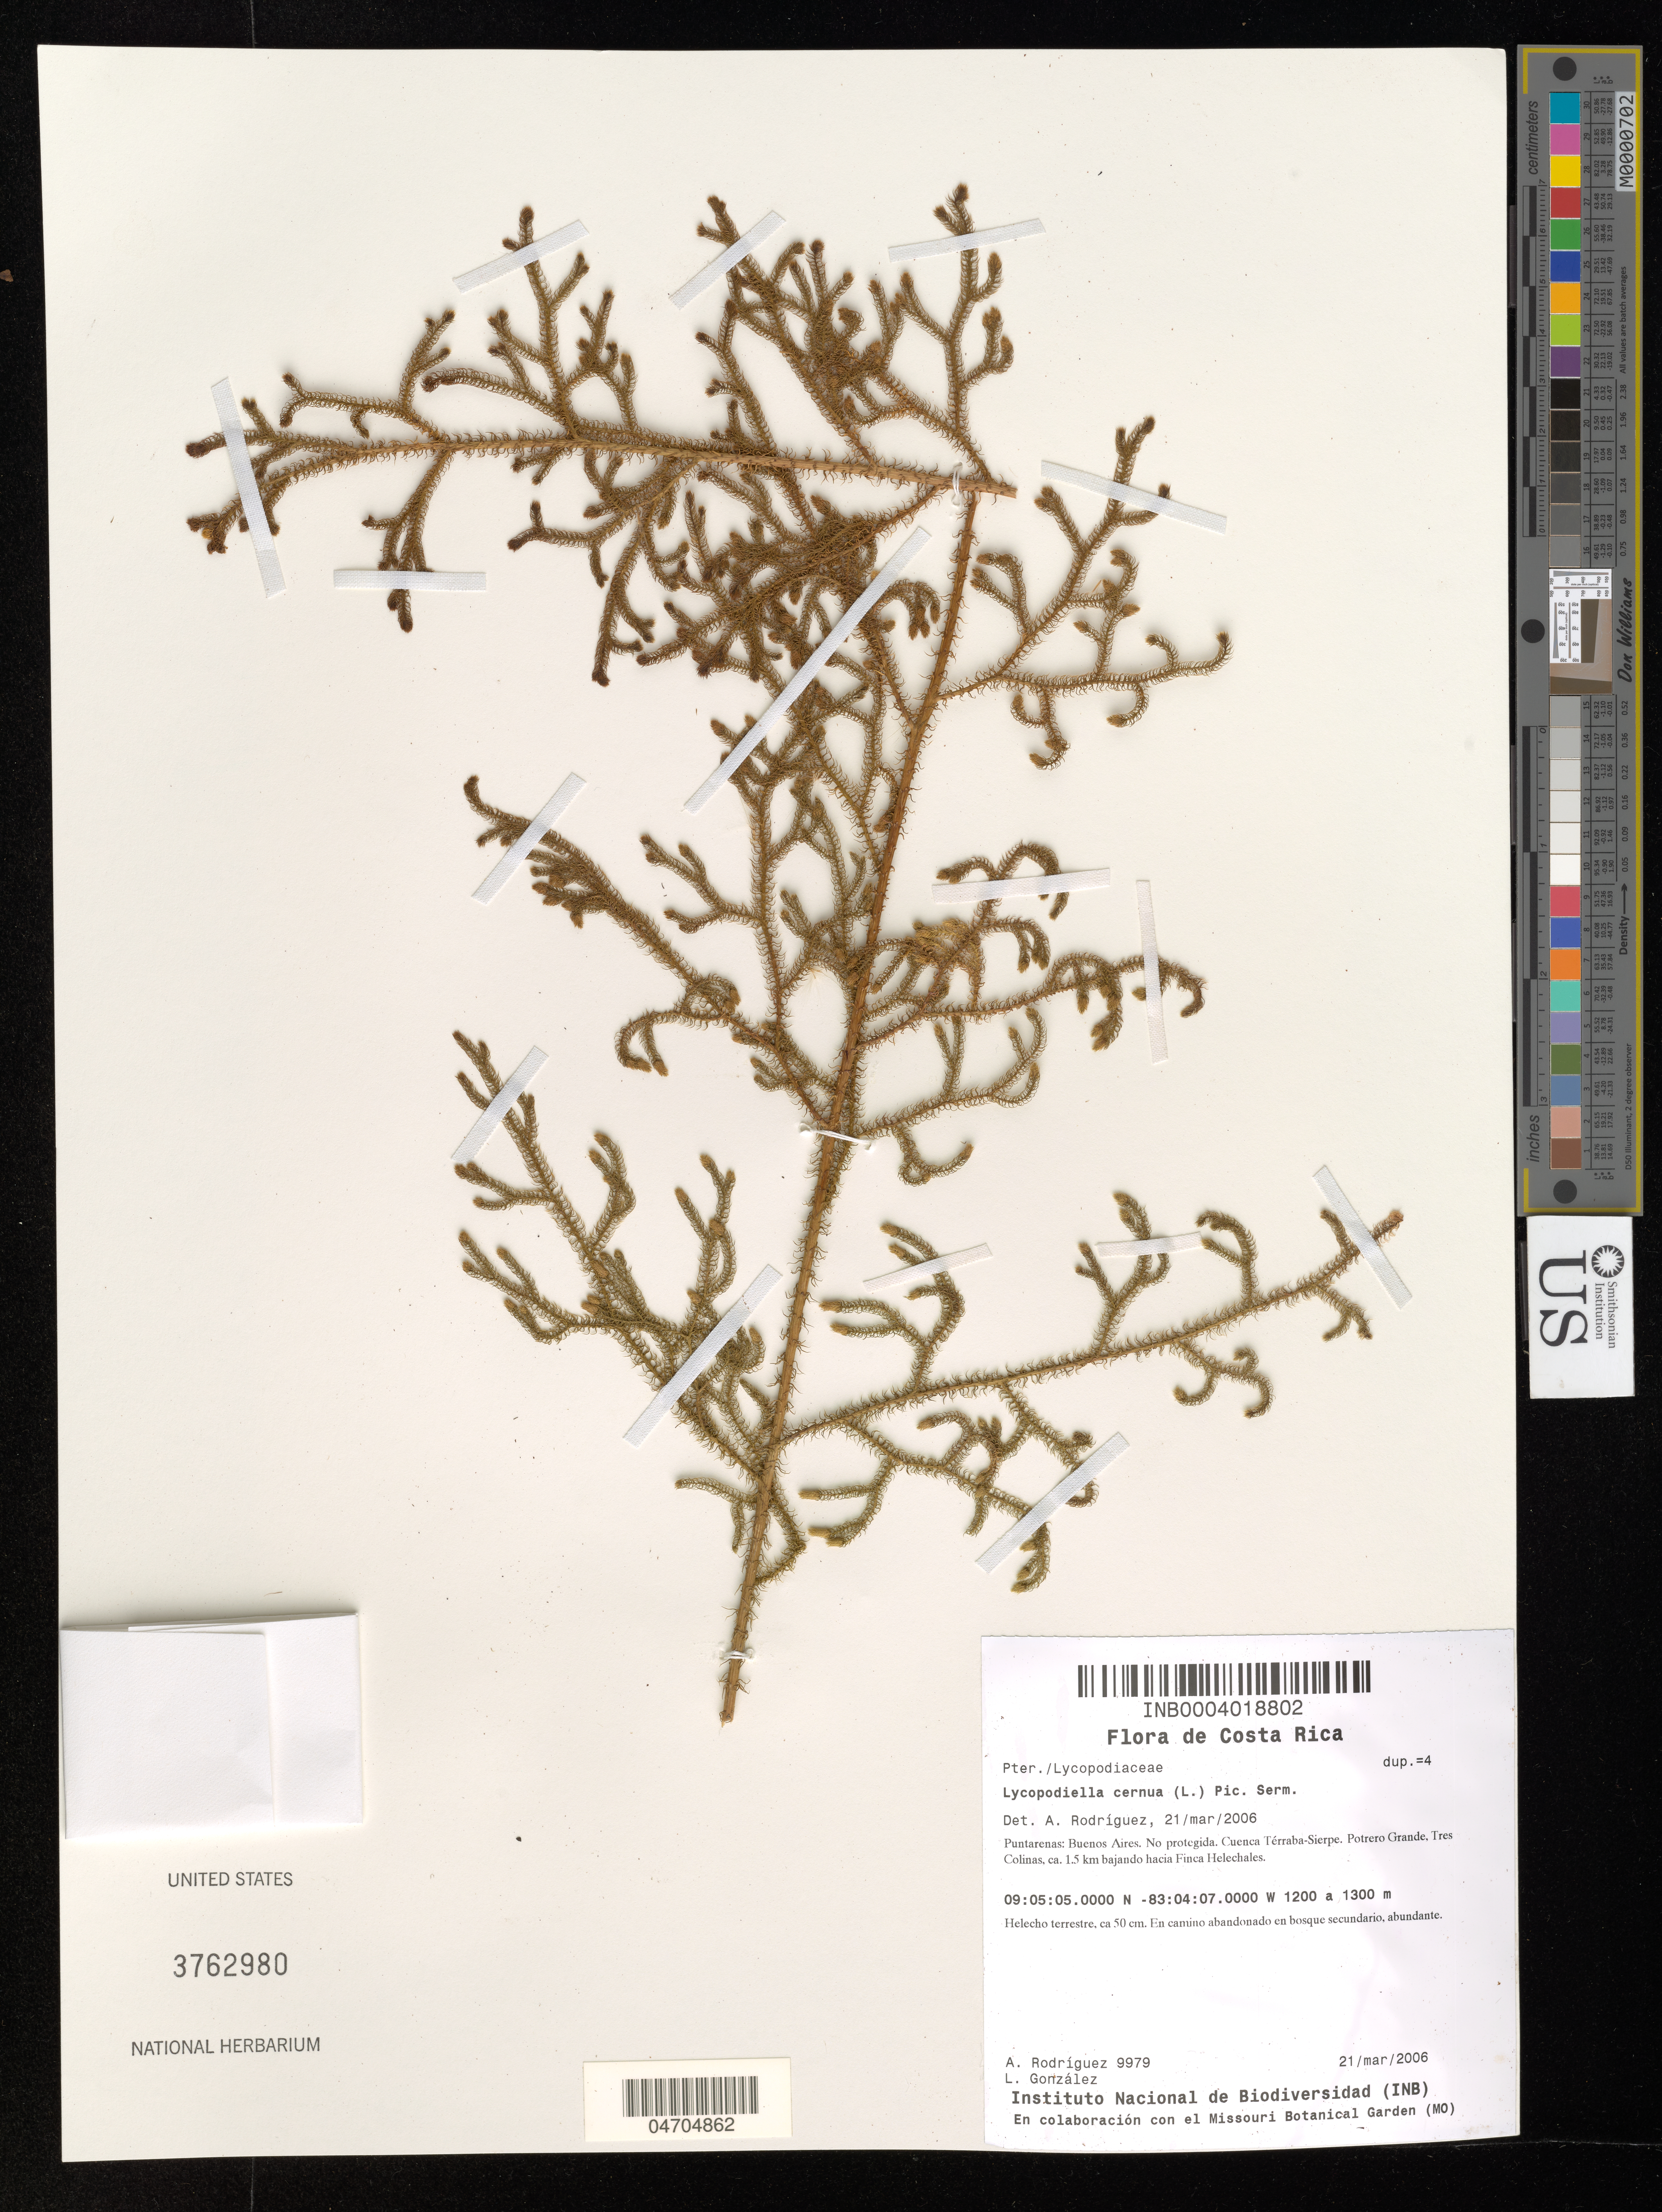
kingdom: Plantae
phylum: Tracheophyta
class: Lycopodiopsida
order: Lycopodiales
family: Lycopodiaceae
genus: Lycopodiella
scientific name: Lycopodiella cernua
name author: (L.) Pic. Serm.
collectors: A. Rodríguez & L. Gonzalez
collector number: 9979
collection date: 2006-03-21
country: Costa Rica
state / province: Puntarenas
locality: Buenos Aires. No protegida. Cuenca Térraba-Sierpe. Potrero Grande, Tres Colinas, ca. 1.5 km bajando hacia Finca Helechales.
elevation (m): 1200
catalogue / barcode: US 3762980